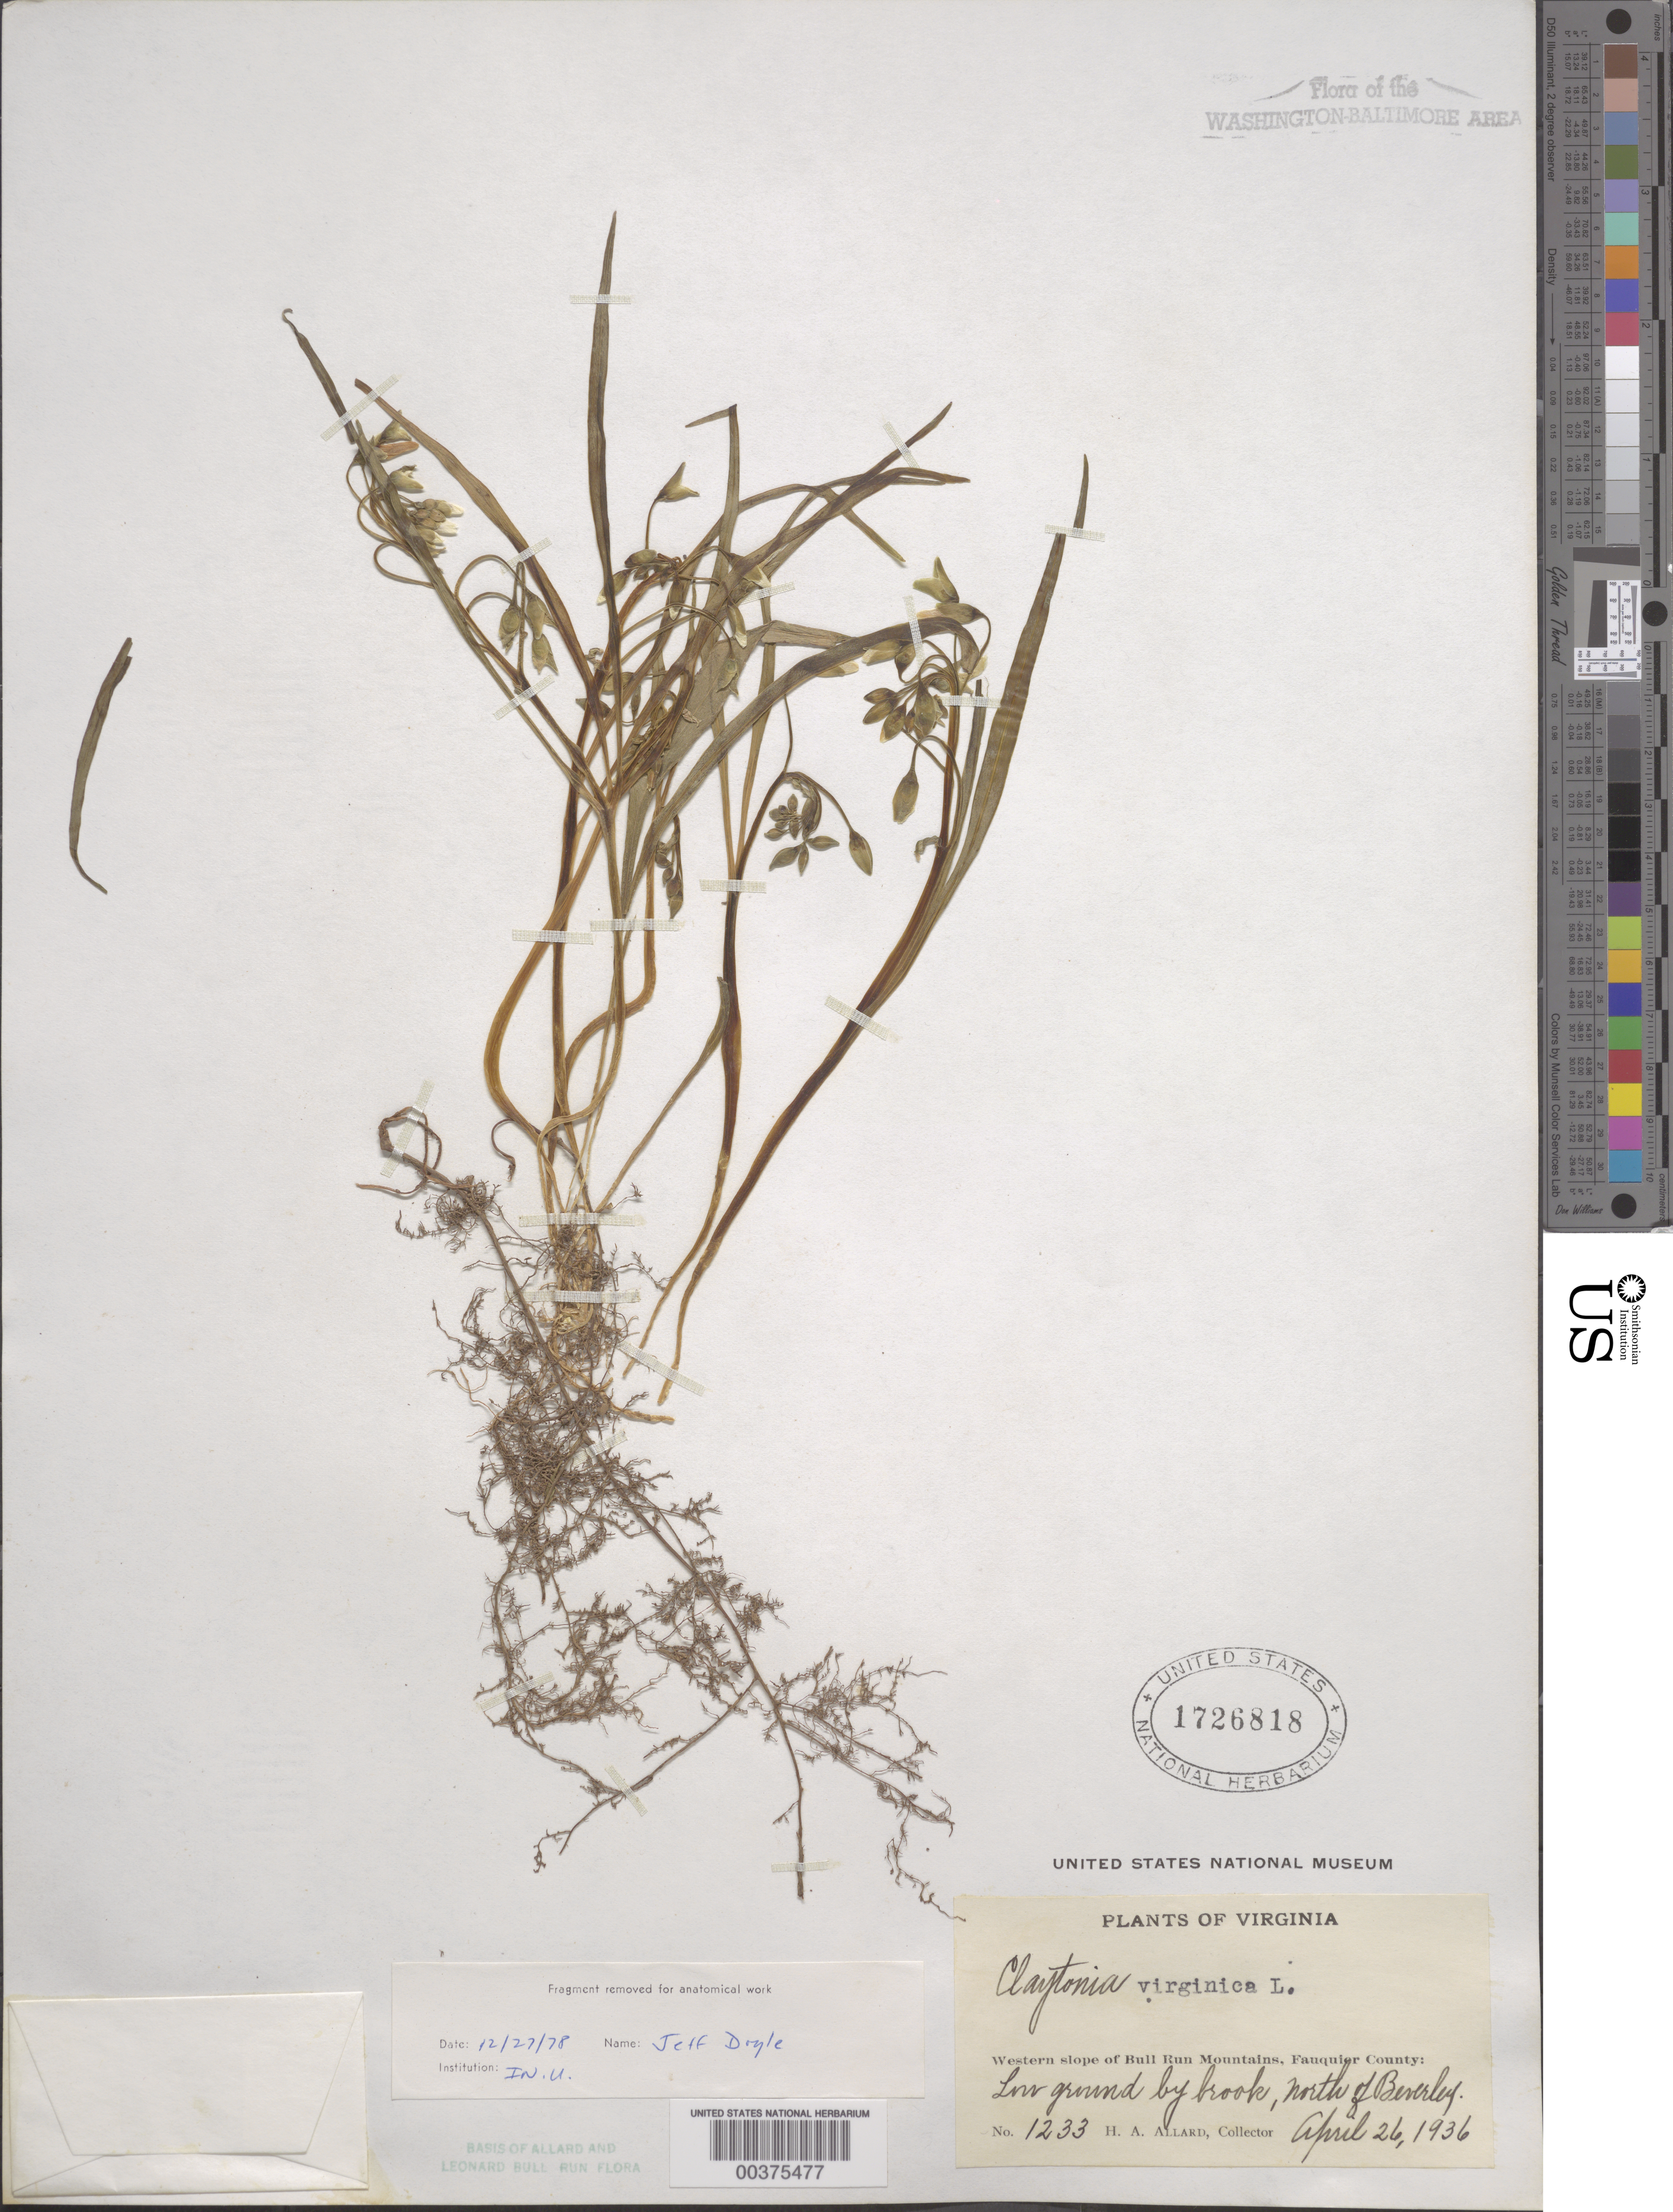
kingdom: Plantae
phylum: Tracheophyta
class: Magnoliopsida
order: Caryophyllales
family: Montiaceae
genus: Claytonia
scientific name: Claytonia virginica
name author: L.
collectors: H. A. Allard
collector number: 1233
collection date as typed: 26 Apr 1936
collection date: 1936-04-26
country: United States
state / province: Virginia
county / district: Fauquier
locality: Western Slope of Bull Run Mountains, North of Beverley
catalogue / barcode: US 1726818